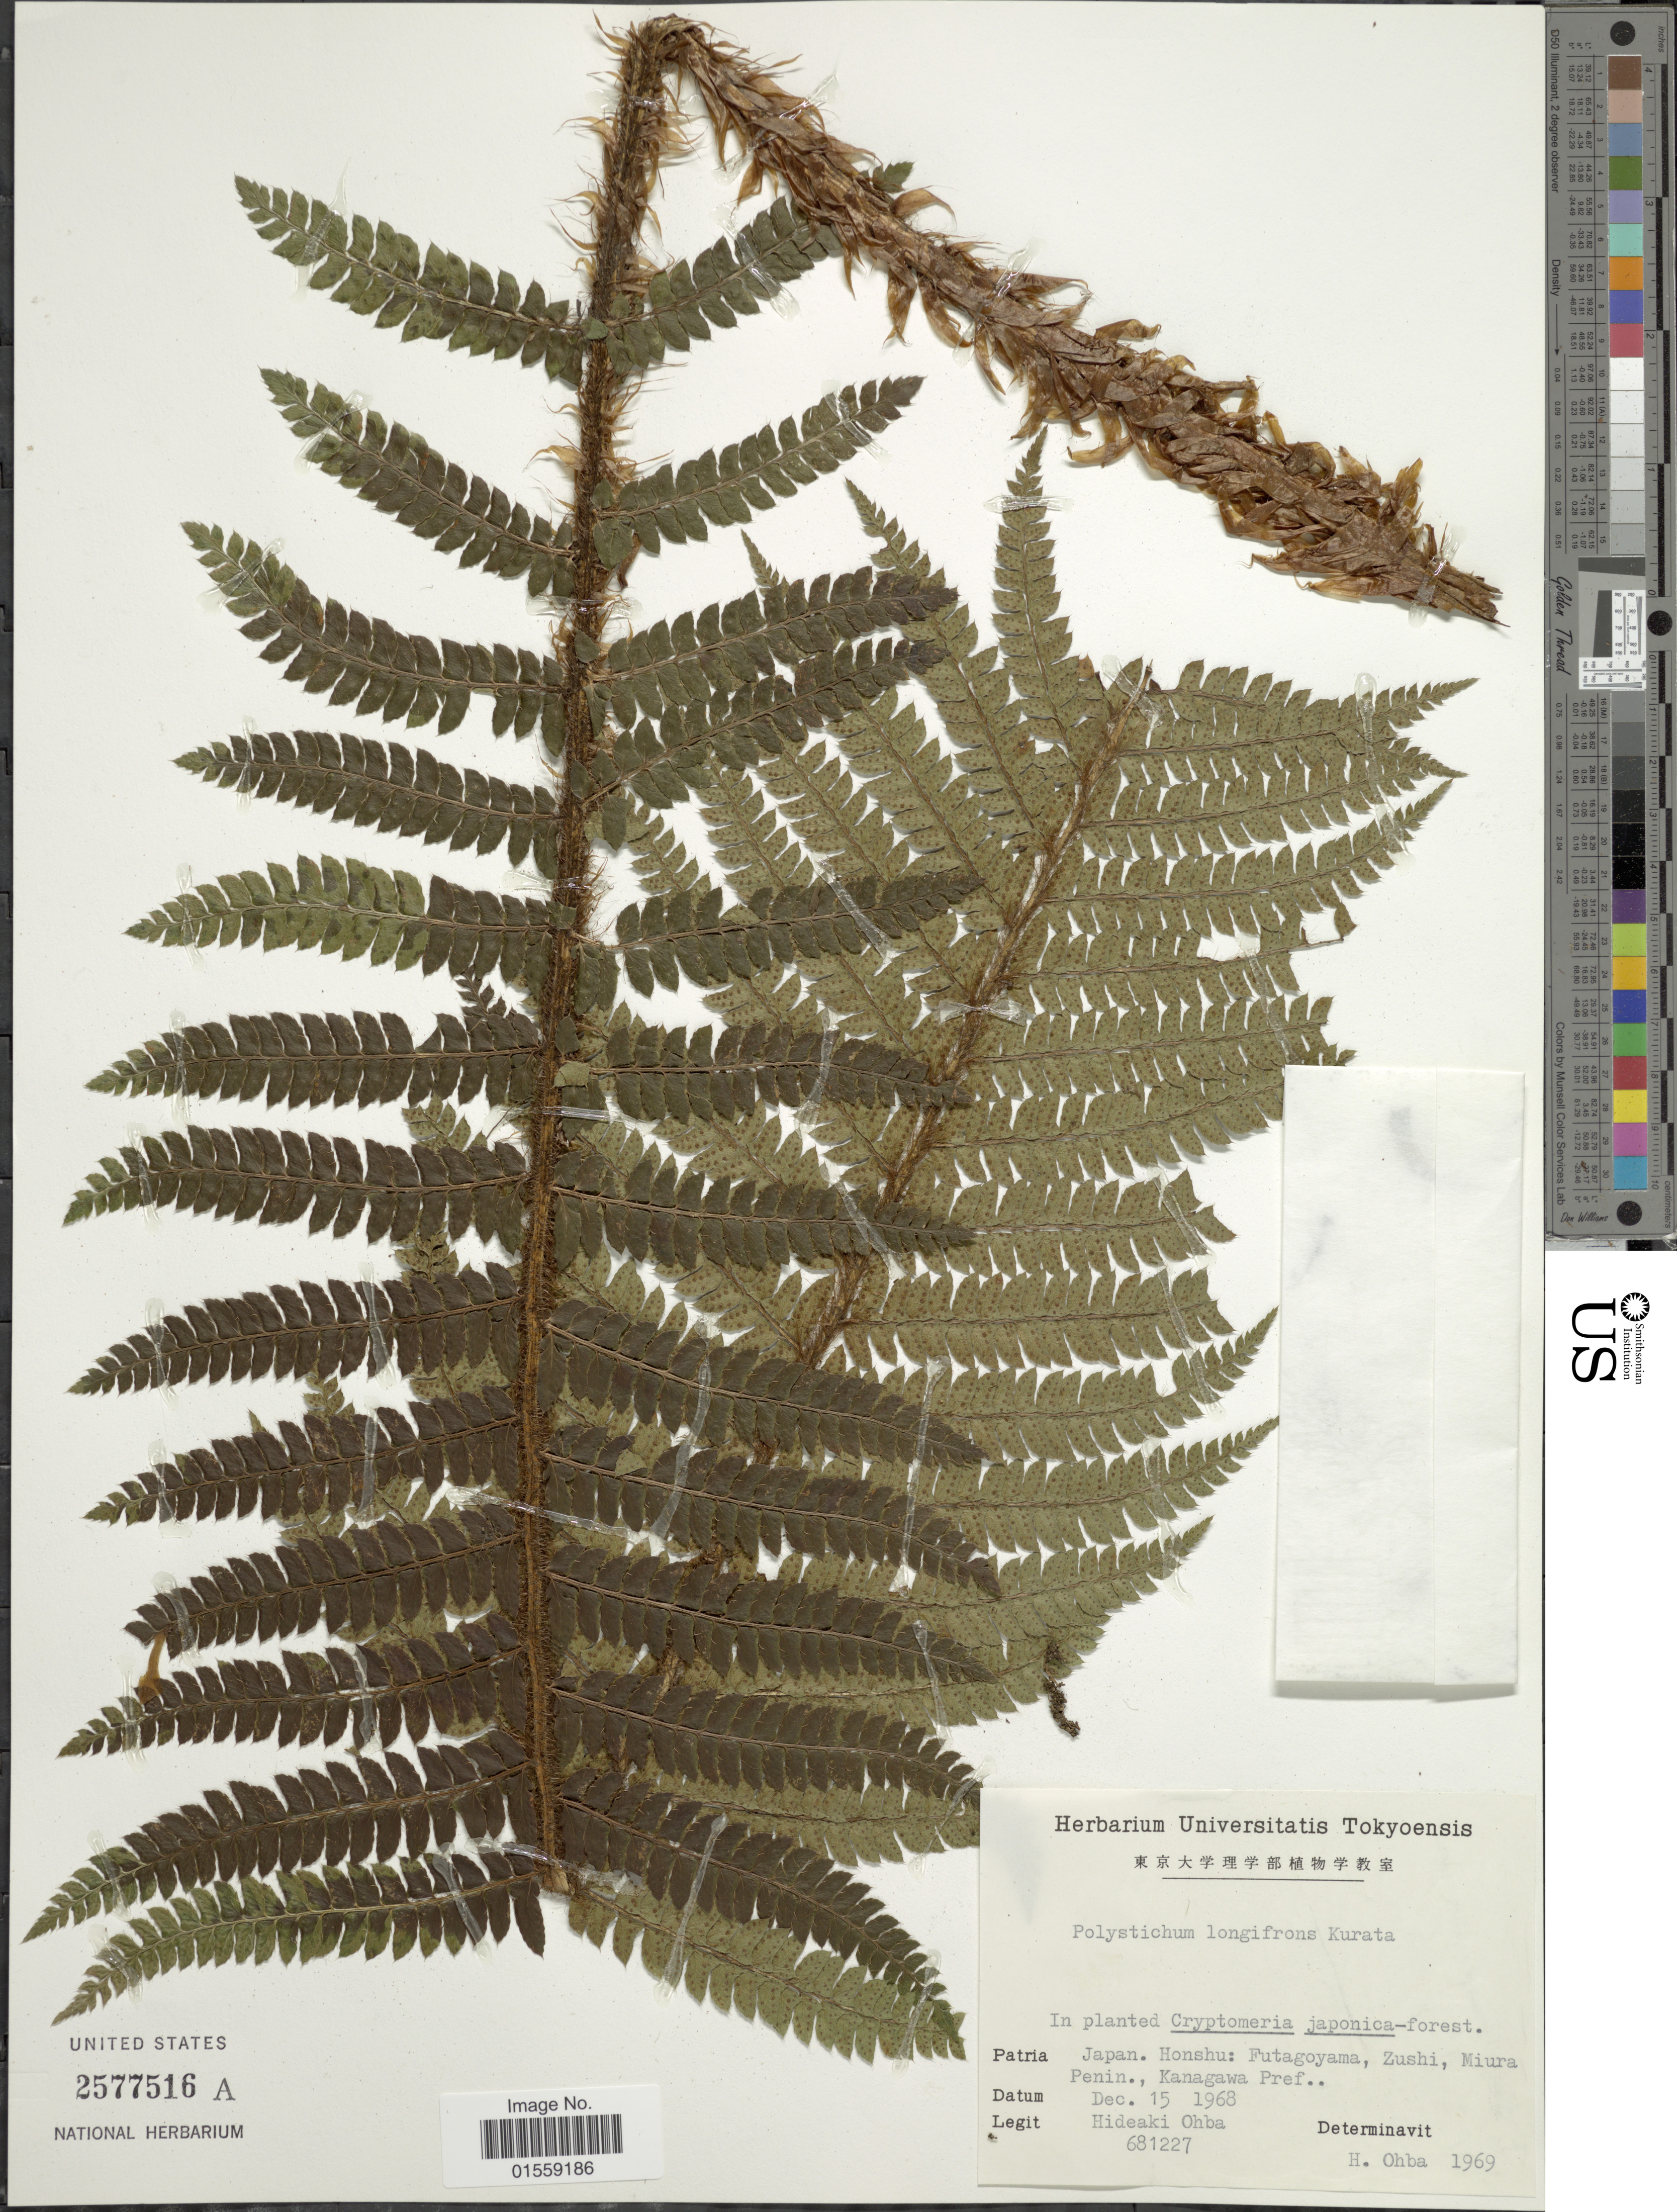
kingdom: Plantae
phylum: Tracheophyta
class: Polypodiopsida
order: Polypodiales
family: Dryopteridaceae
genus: Polystichum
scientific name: Polystichum longifrons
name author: Sa. Kurata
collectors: H. Ohba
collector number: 681227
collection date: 1968-12-15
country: Japan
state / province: Kanagawa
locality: Japan. Honshu: Futagoyama, Zushi, Miura Penin., Kanagawa Pref..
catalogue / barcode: US 2577516A